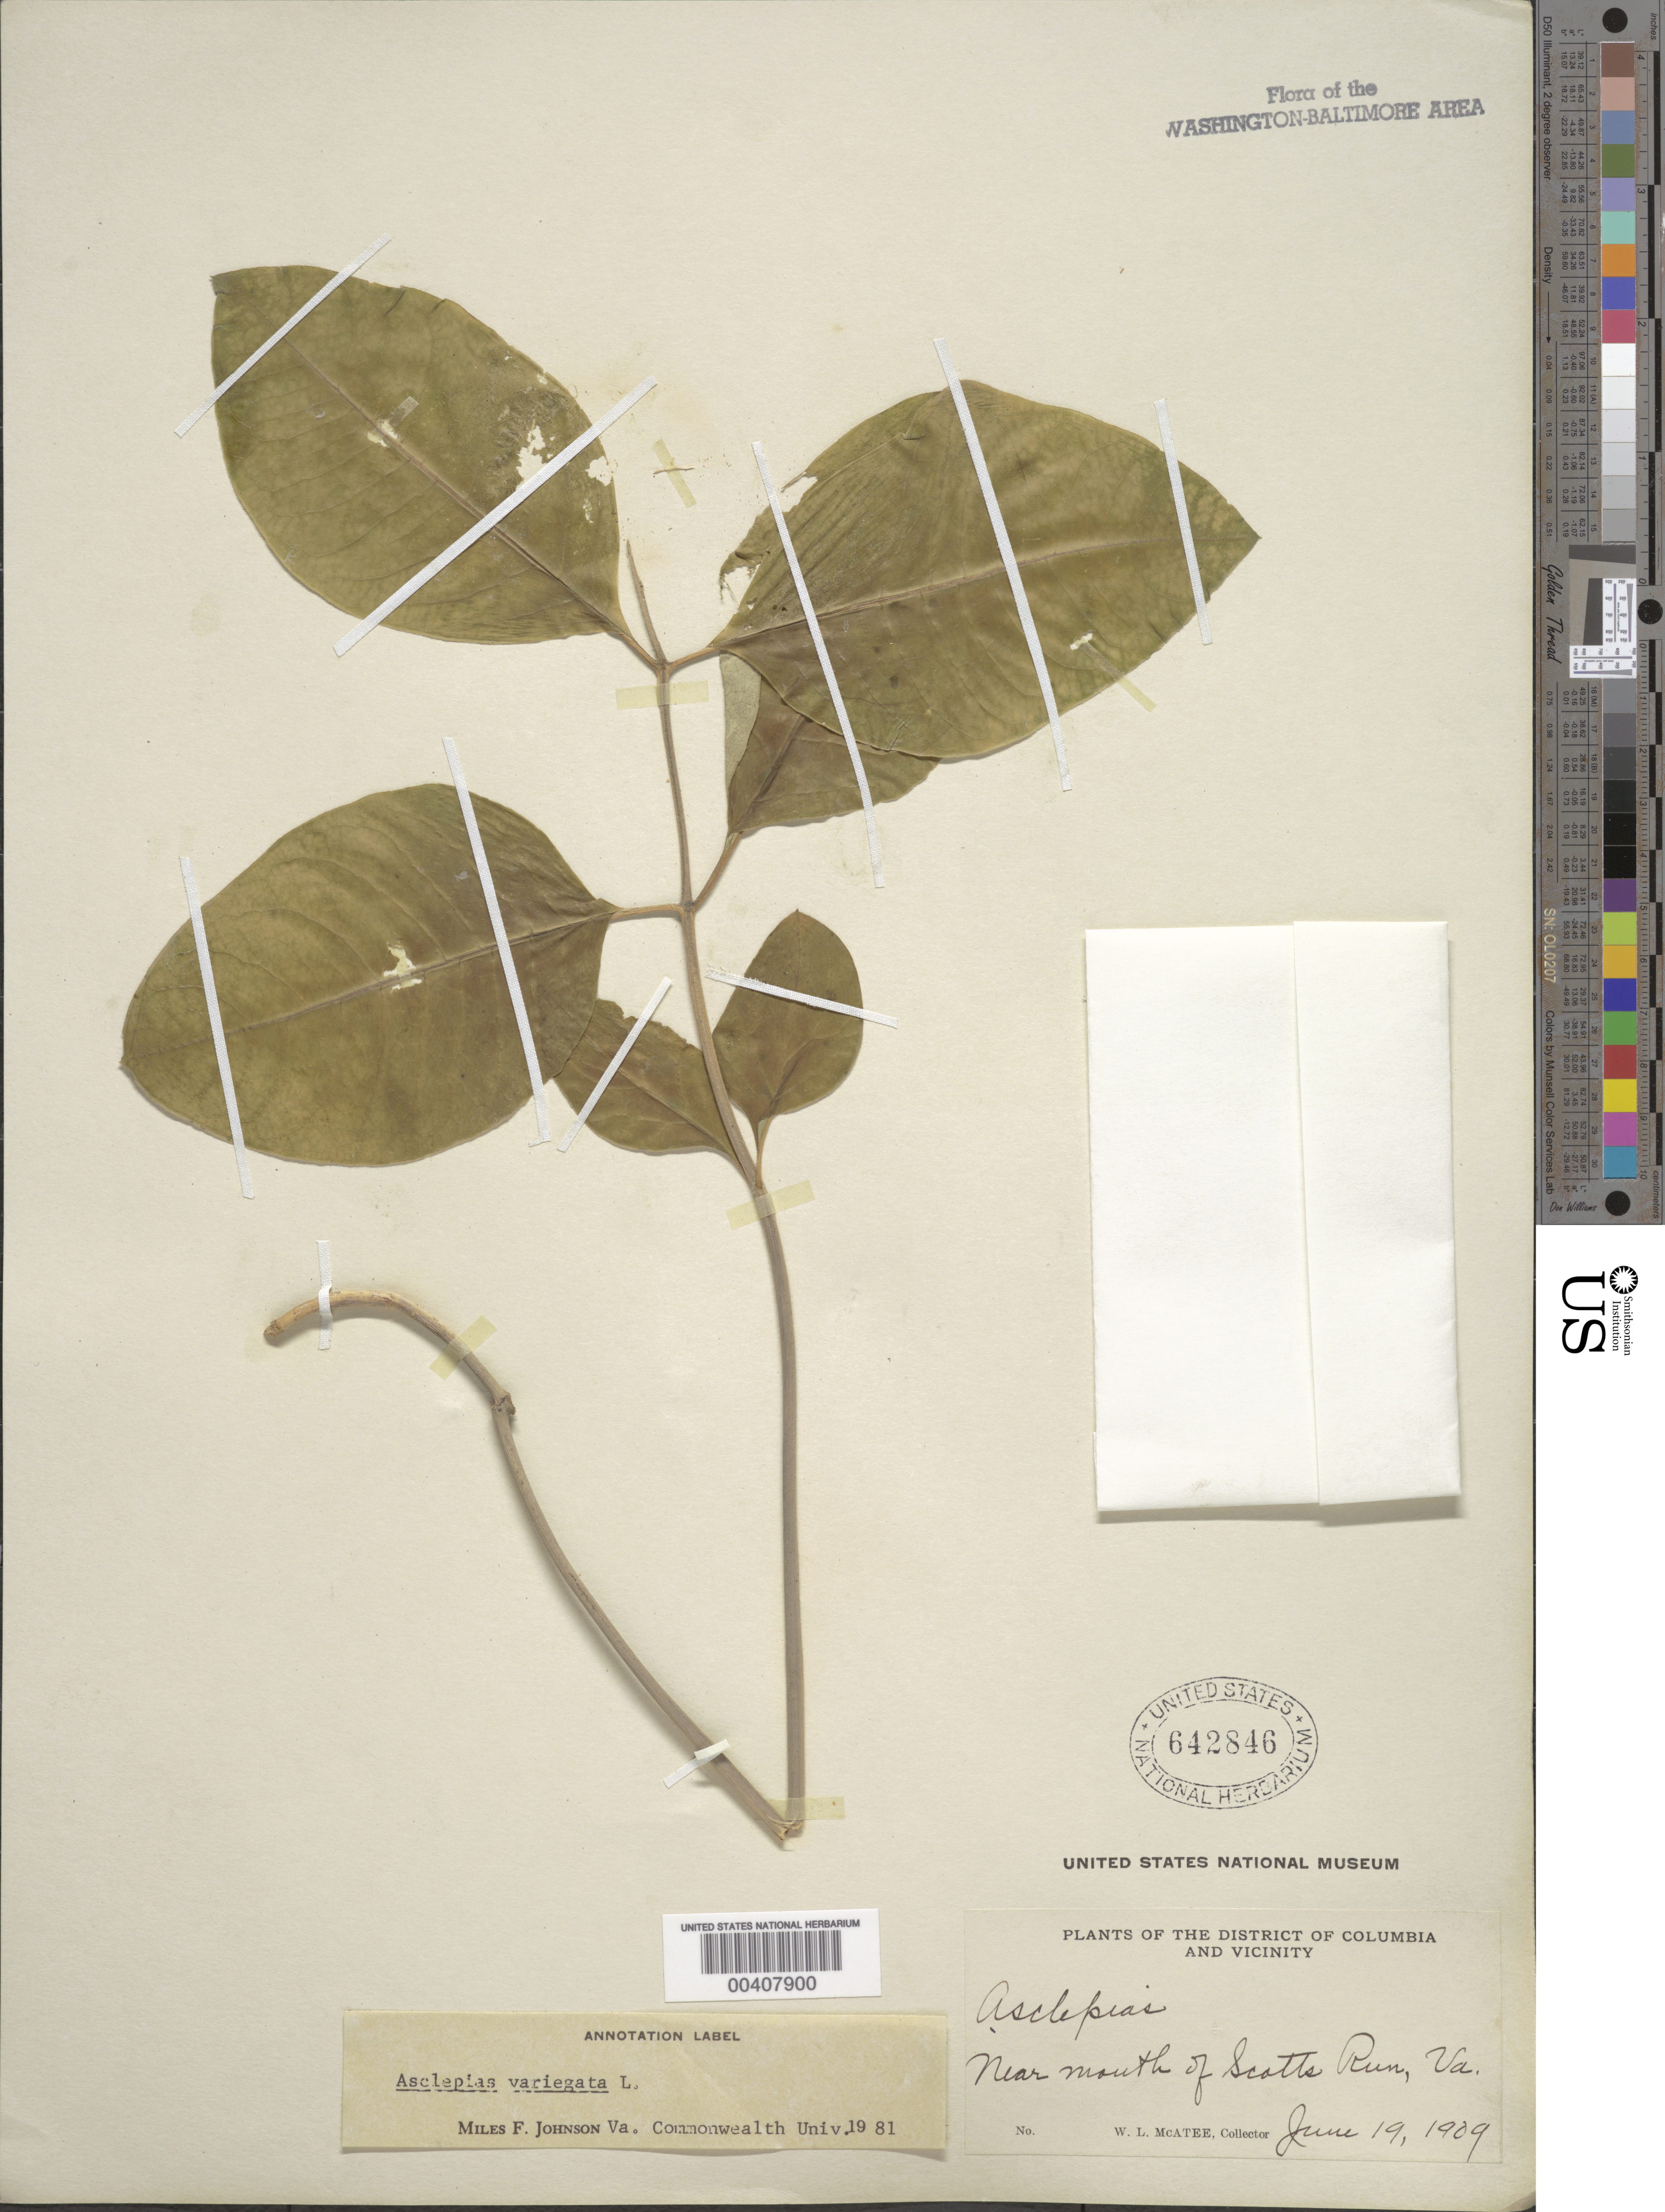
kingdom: Plantae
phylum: Tracheophyta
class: Magnoliopsida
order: Gentianales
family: Apocynaceae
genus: Asclepias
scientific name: Asclepias variegata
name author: L.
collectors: W. McAtee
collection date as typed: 19 Jun 1909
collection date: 1909-06-19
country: United States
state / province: Virginia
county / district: Fairfax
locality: Scotts Run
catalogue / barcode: US 642846